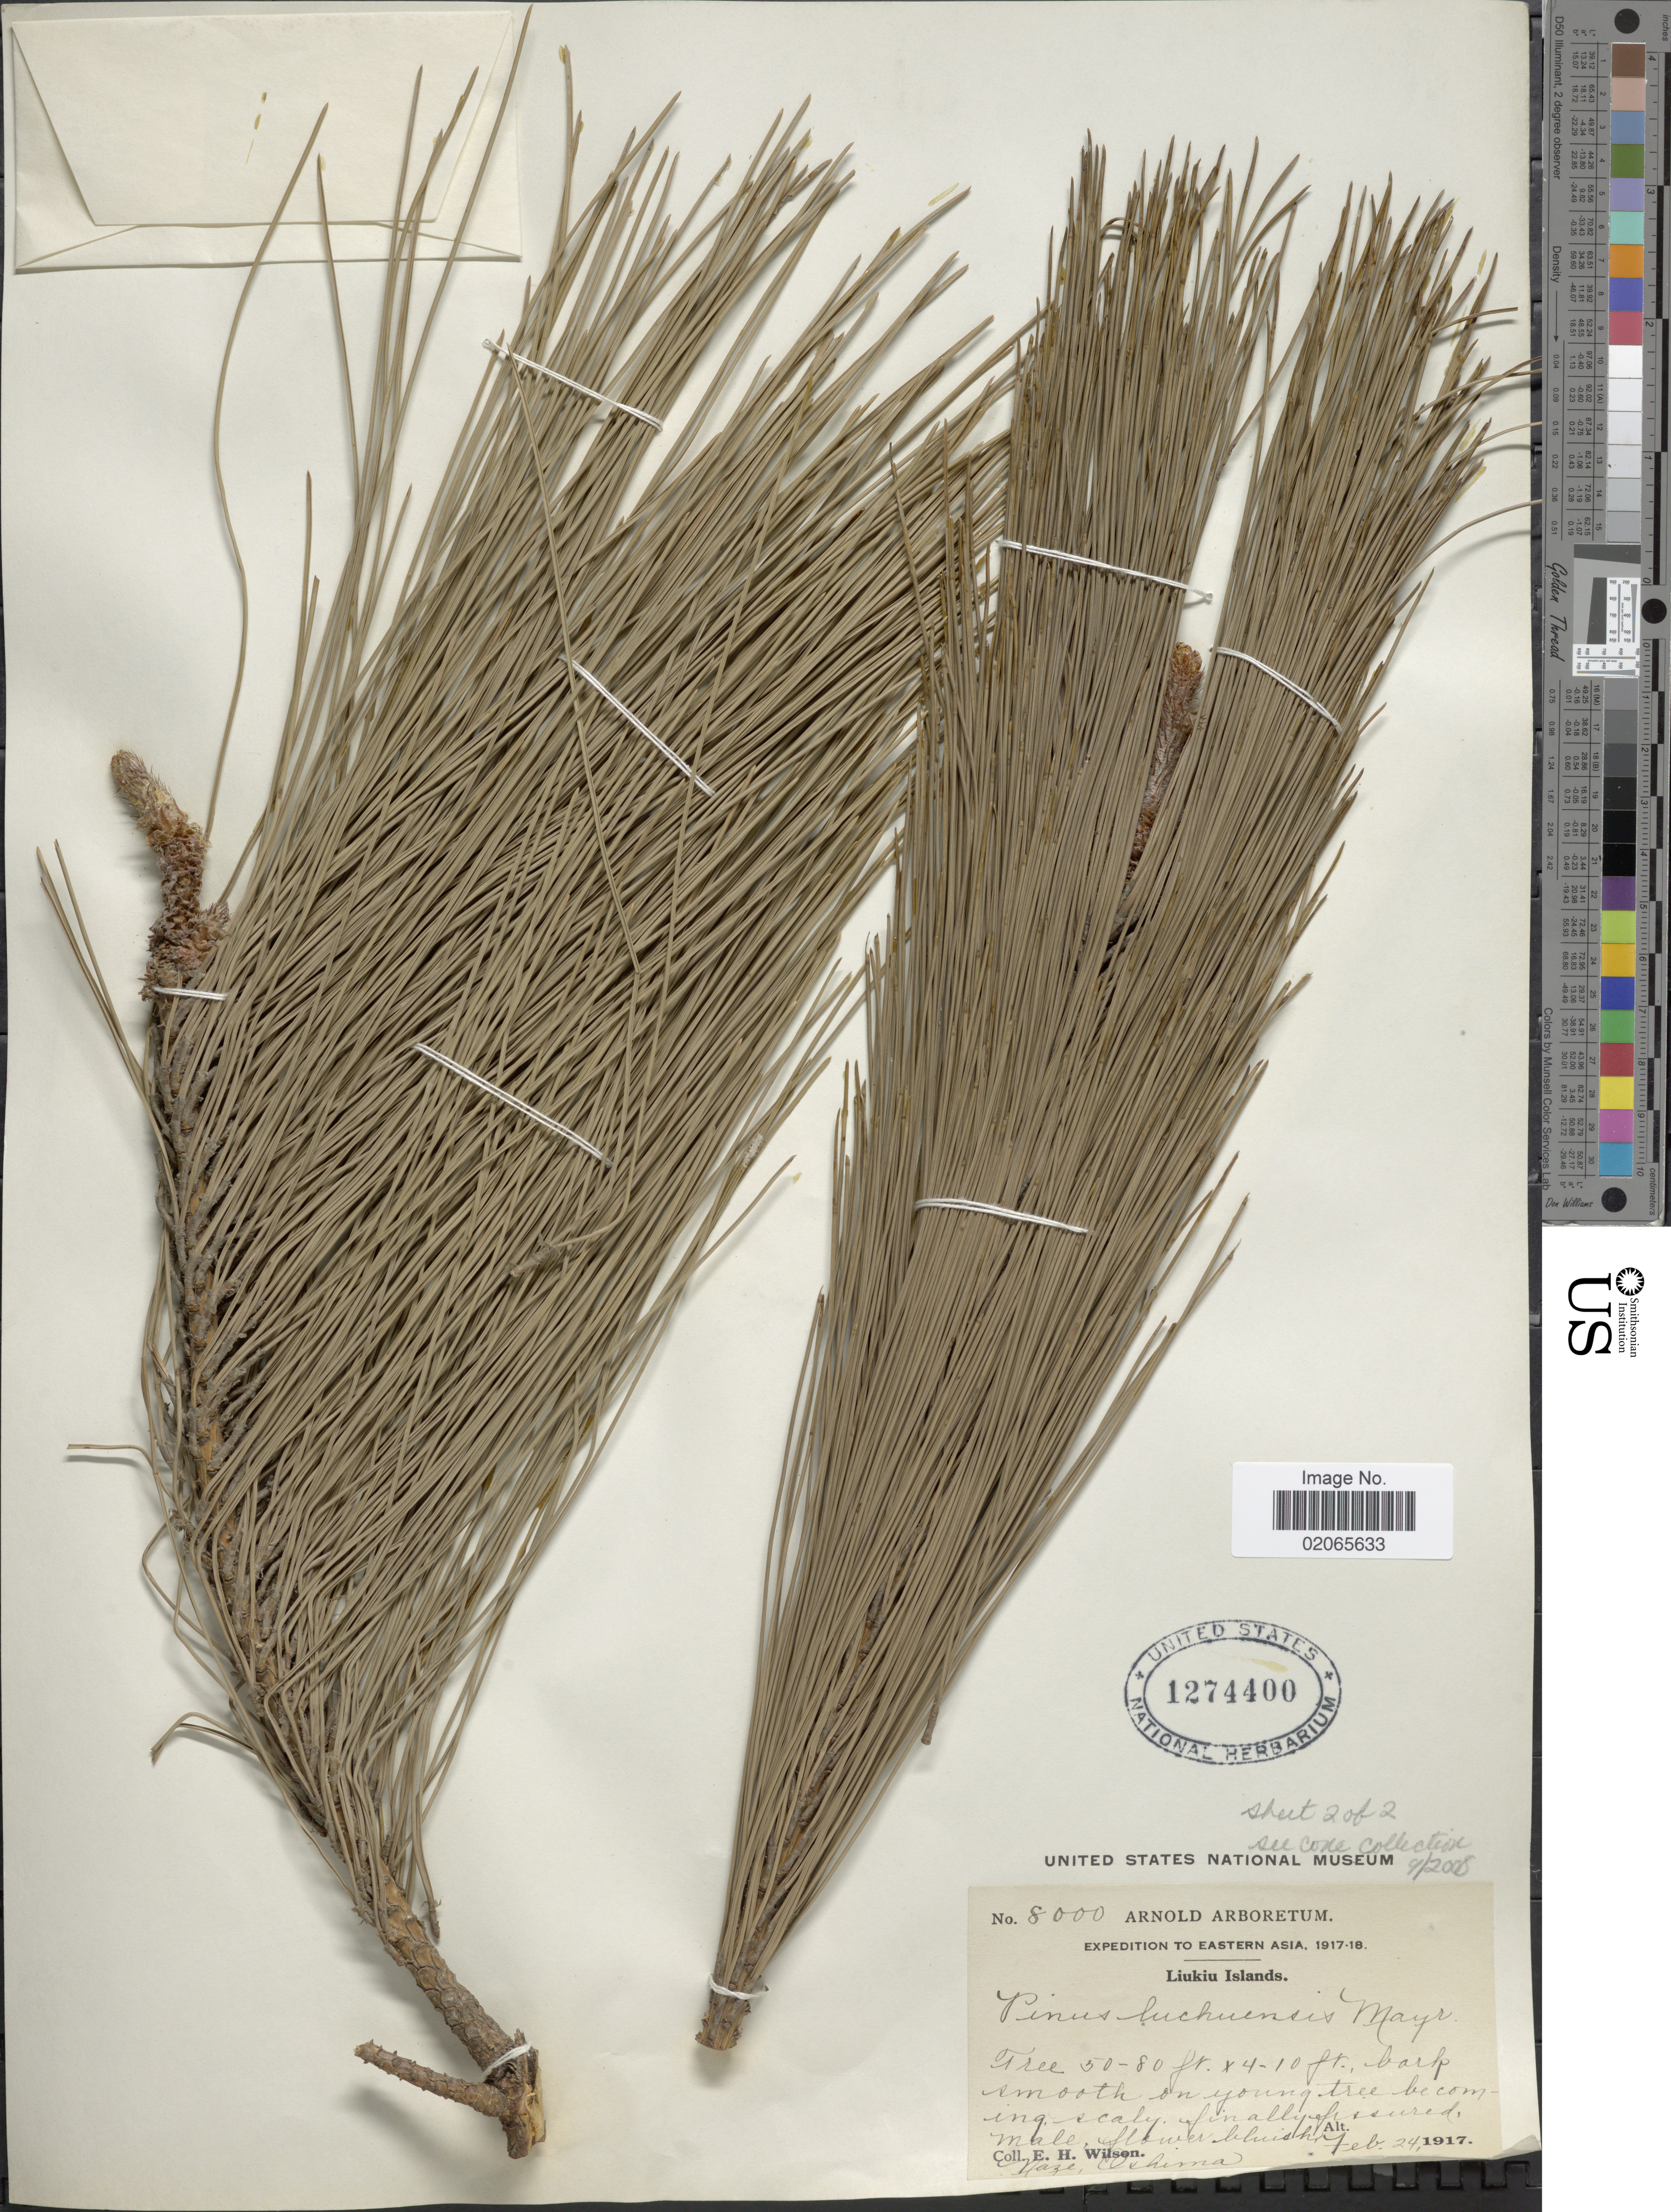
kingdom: Plantae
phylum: Tracheophyta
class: Pinopsida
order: Pinales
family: Pinaceae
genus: Pinus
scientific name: Pinus luchuensis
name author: Mayr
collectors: E. Wilson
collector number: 8000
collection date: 1917-02-24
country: Japan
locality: Eastern Asia, Liukiu Islands, Naze, Oshima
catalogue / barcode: US 1274400